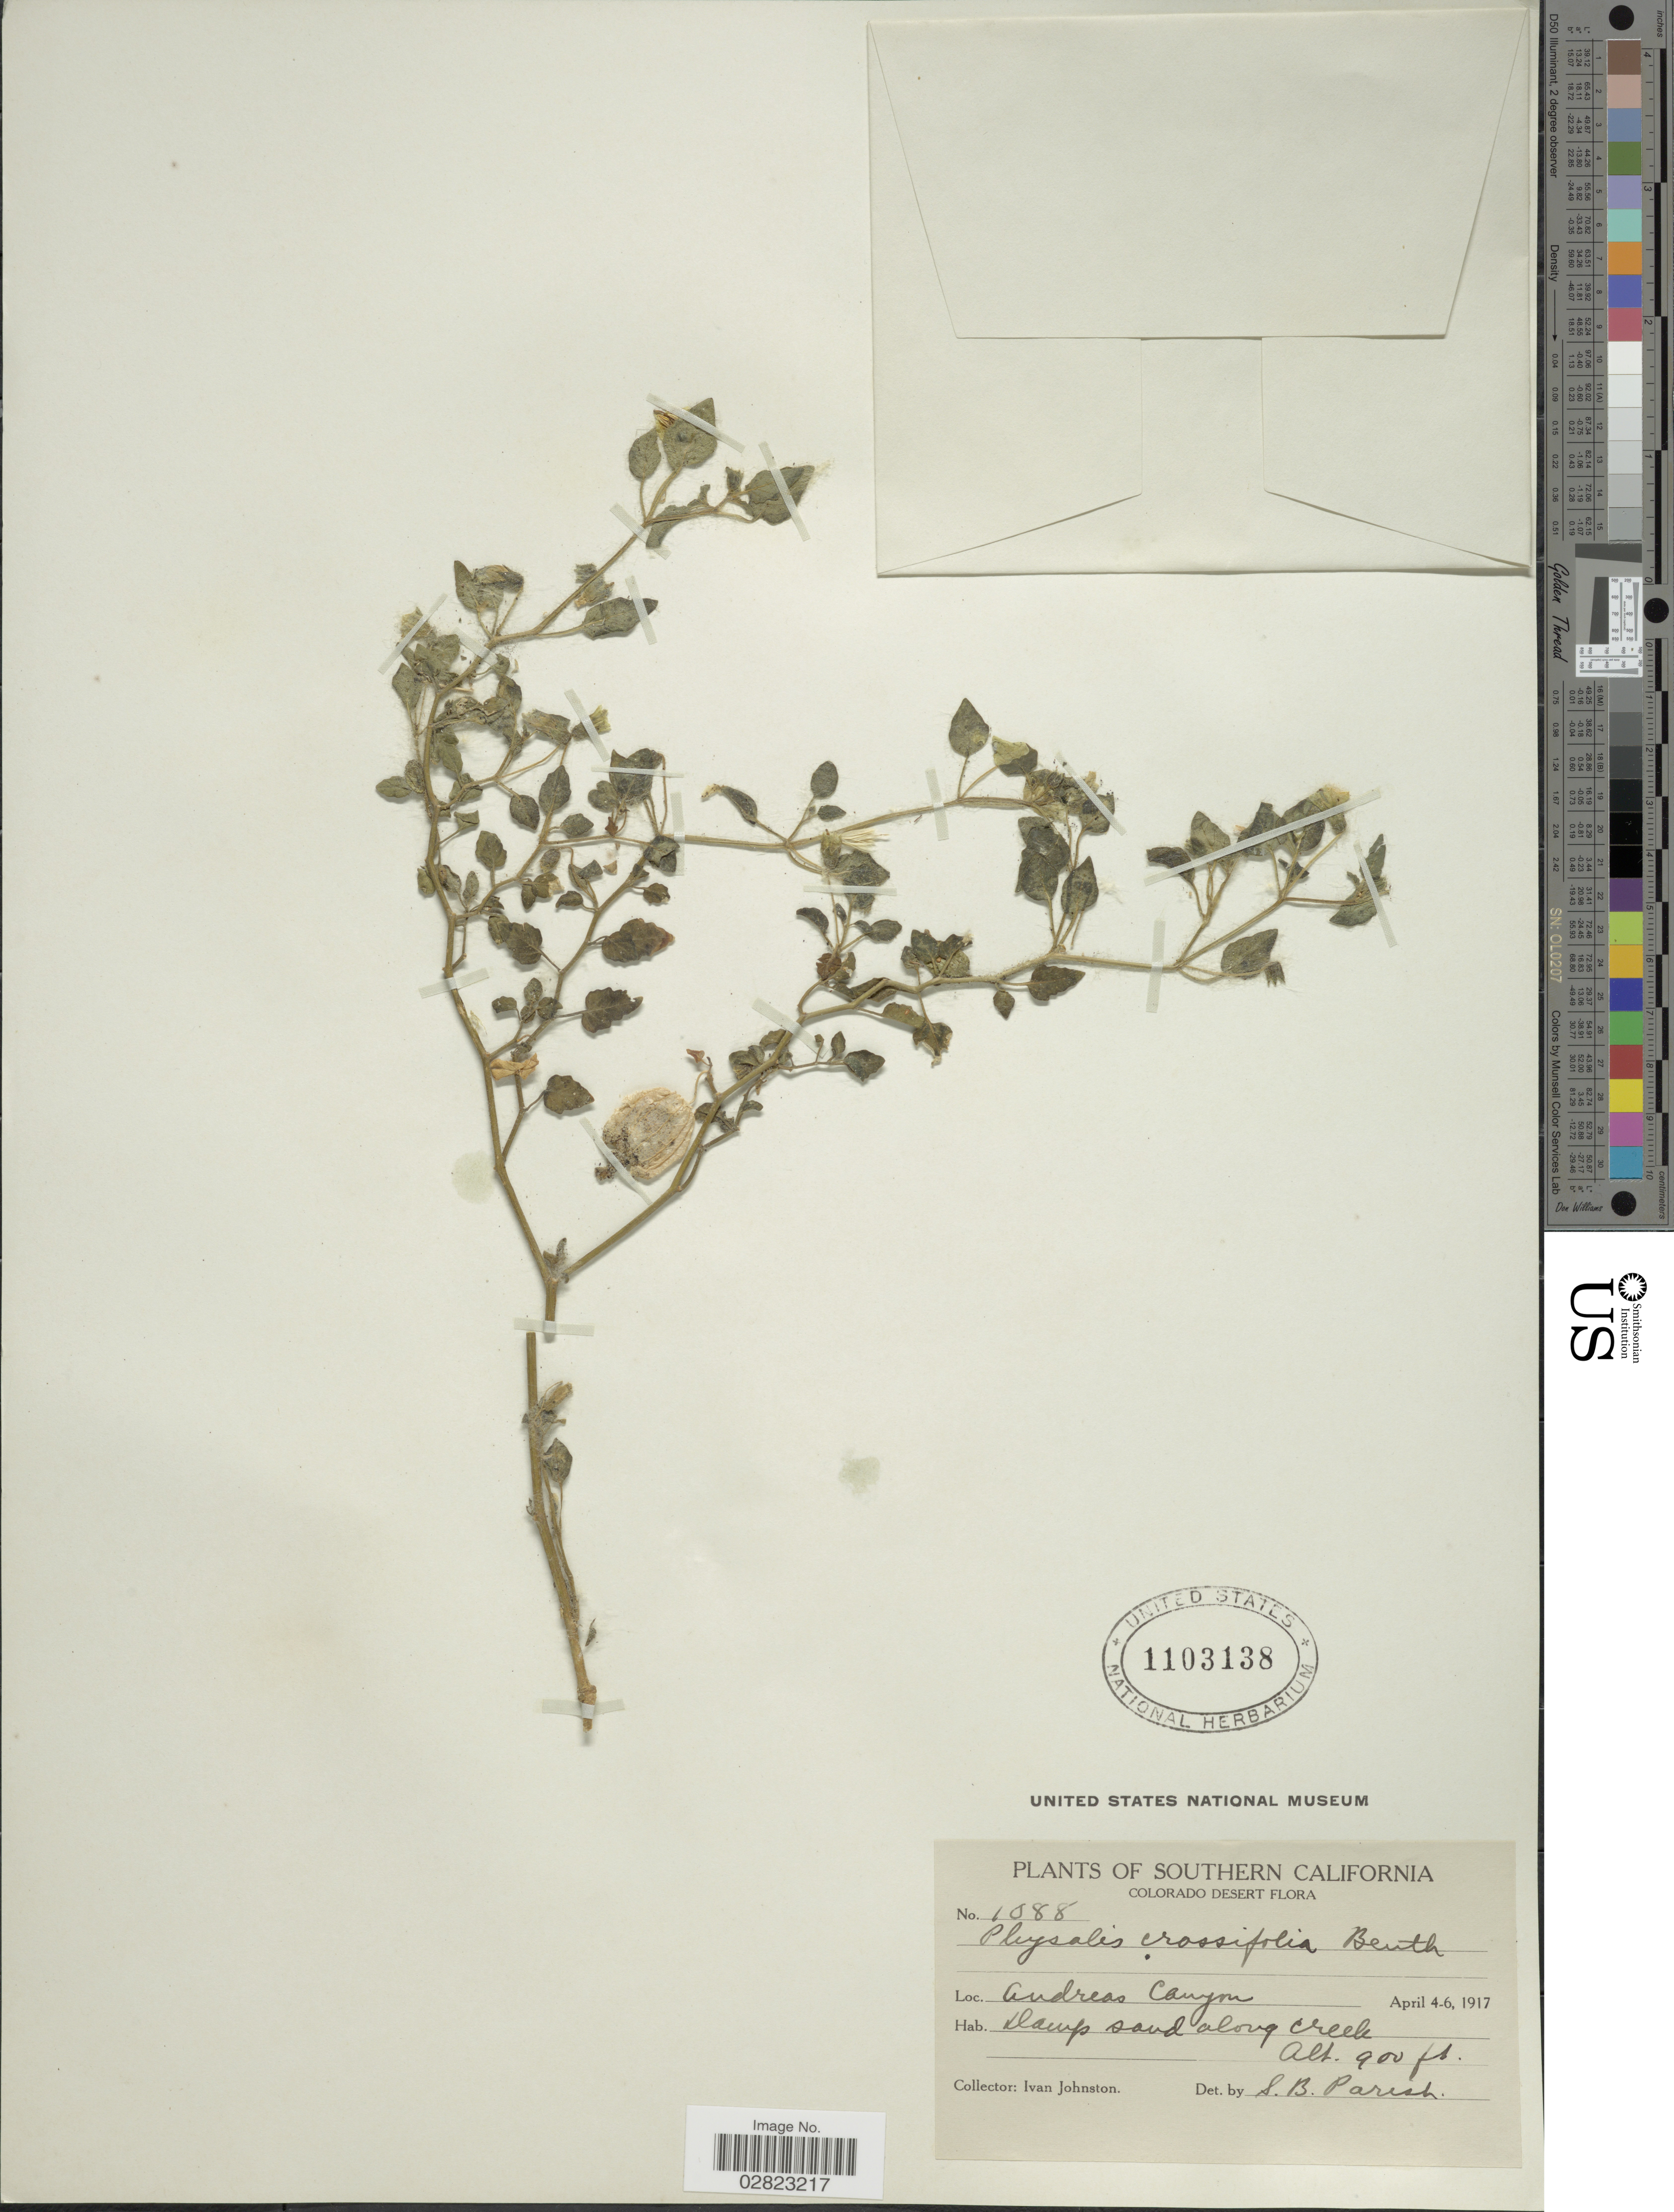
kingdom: Plantae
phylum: Tracheophyta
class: Magnoliopsida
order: Solanales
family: Solanaceae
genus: Physalis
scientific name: Physalis crassifolia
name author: Benth.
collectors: I.M. Johnston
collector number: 1088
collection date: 1917-04-04/1917-04-06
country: United States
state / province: California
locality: Southern California. Colorado Desert. Andreas Canyon. Damp sand along creek.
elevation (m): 274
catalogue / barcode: US 1103138